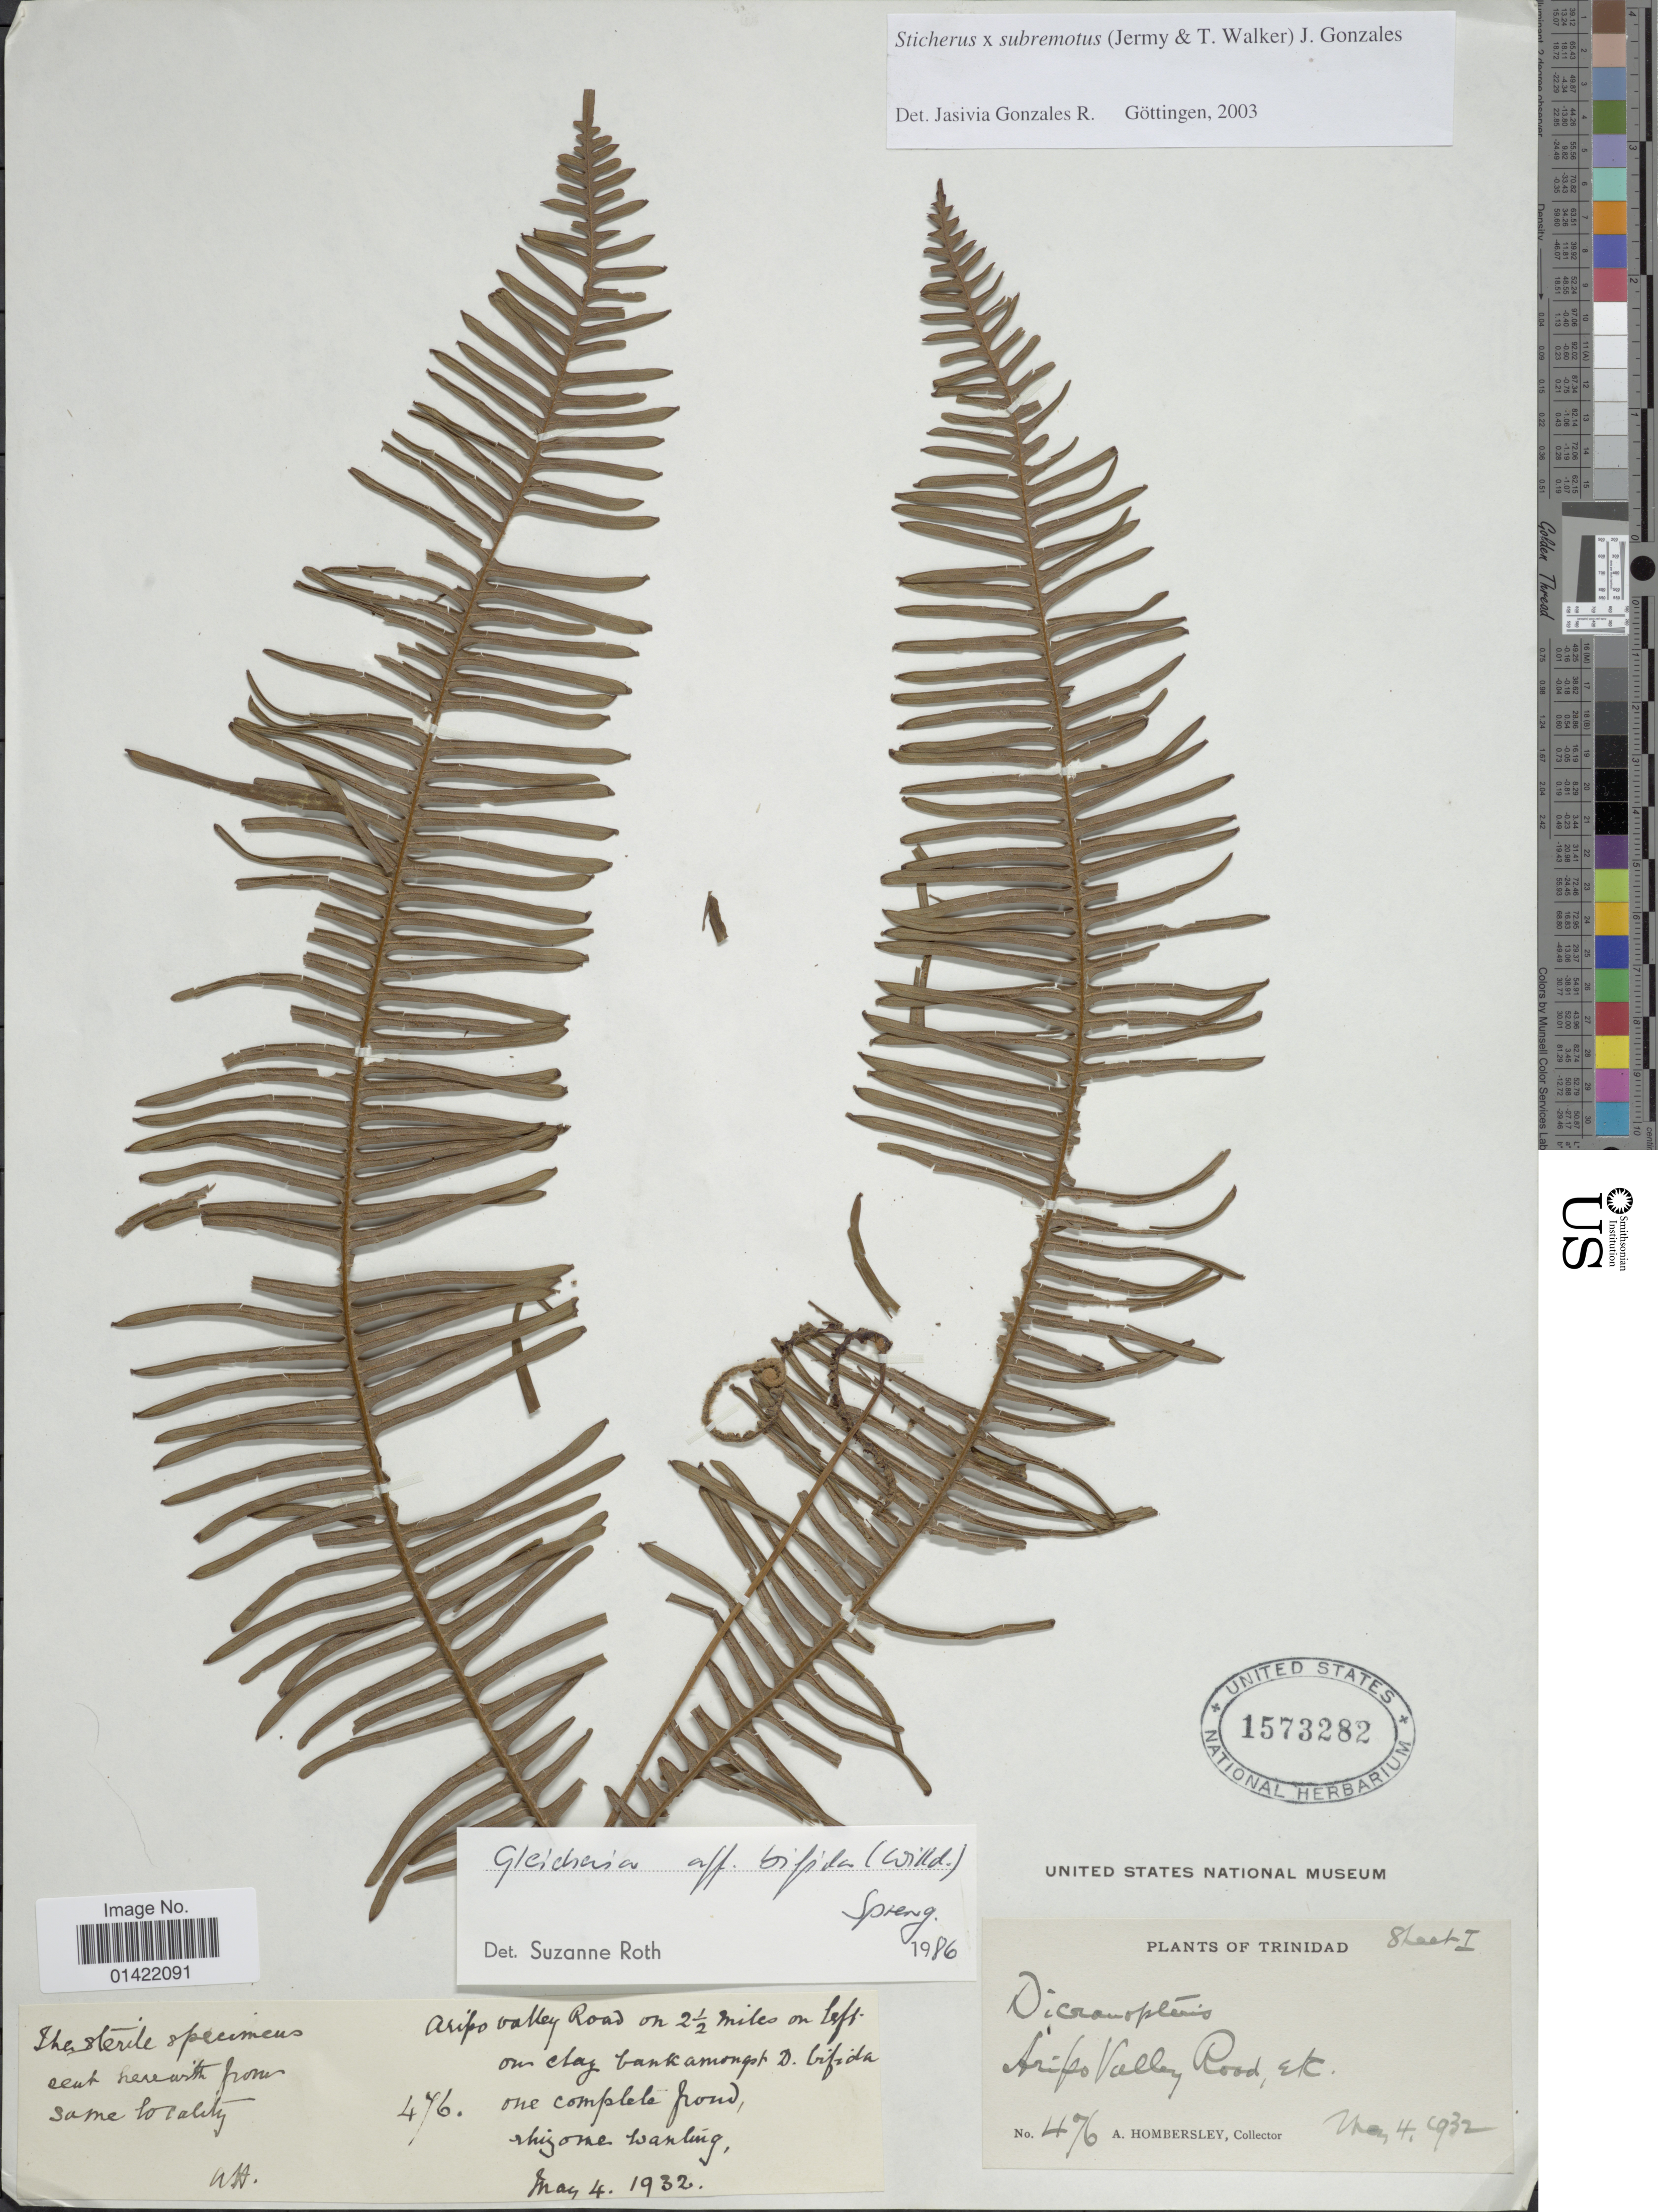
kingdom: Plantae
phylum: Tracheophyta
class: Polypodiopsida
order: Gleicheniales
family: Gleicheniaceae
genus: Sticherus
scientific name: Sticherus x subremotus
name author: (Jermy & T.G. Walker) J. Gonzales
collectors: A. Hombersley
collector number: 476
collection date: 1932-05-04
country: Trinidad and Tobago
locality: Trinidad. Afripo Valley Road, etc. Aripo valley road on 2½ miles on left.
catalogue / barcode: US 1573282